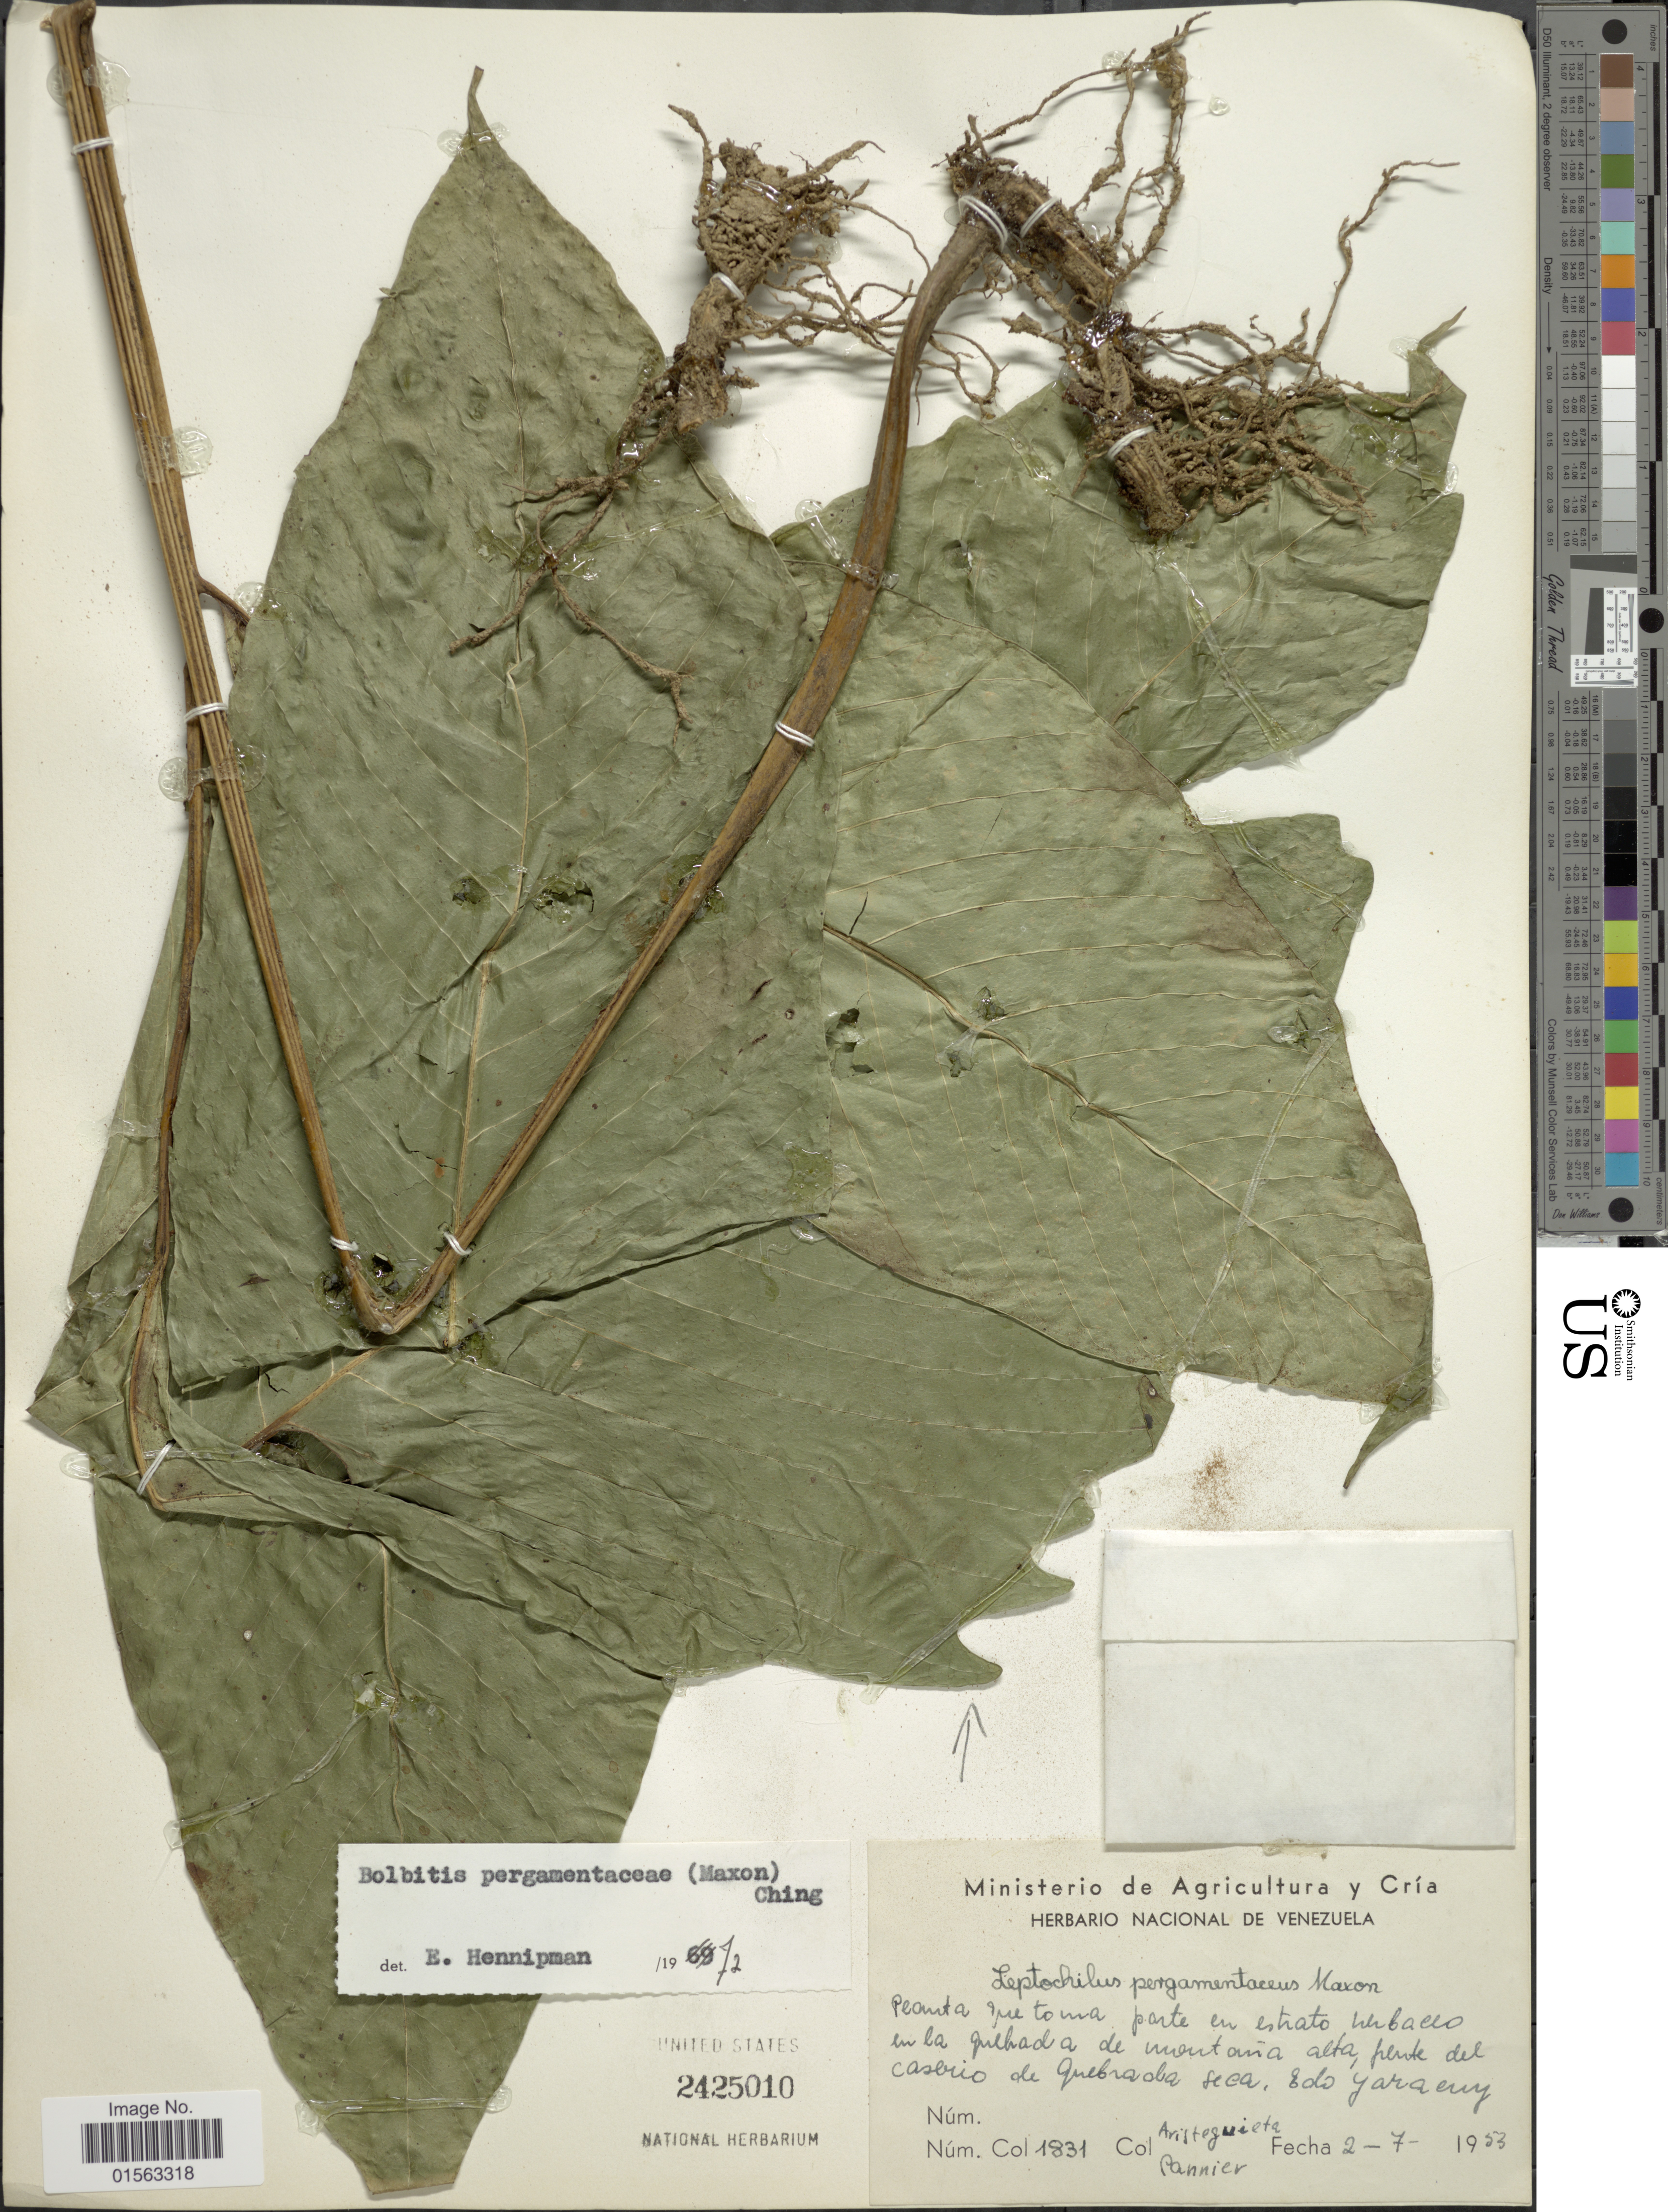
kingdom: Plantae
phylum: Tracheophyta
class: Polypodiopsida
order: Polypodiales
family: Dryopteridaceae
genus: Mickelia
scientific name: Mickelia pergamentacea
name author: (Maxon) R.C. Moran et al.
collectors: -. Aristeguieta & Pannier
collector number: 1831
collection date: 1953-07-02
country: Venezuela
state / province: Yaracuy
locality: Planta que toma parte en estrato herbaceo en la quebrada de montaña alta, frente del caserio de quebrada seca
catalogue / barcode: US 2425010